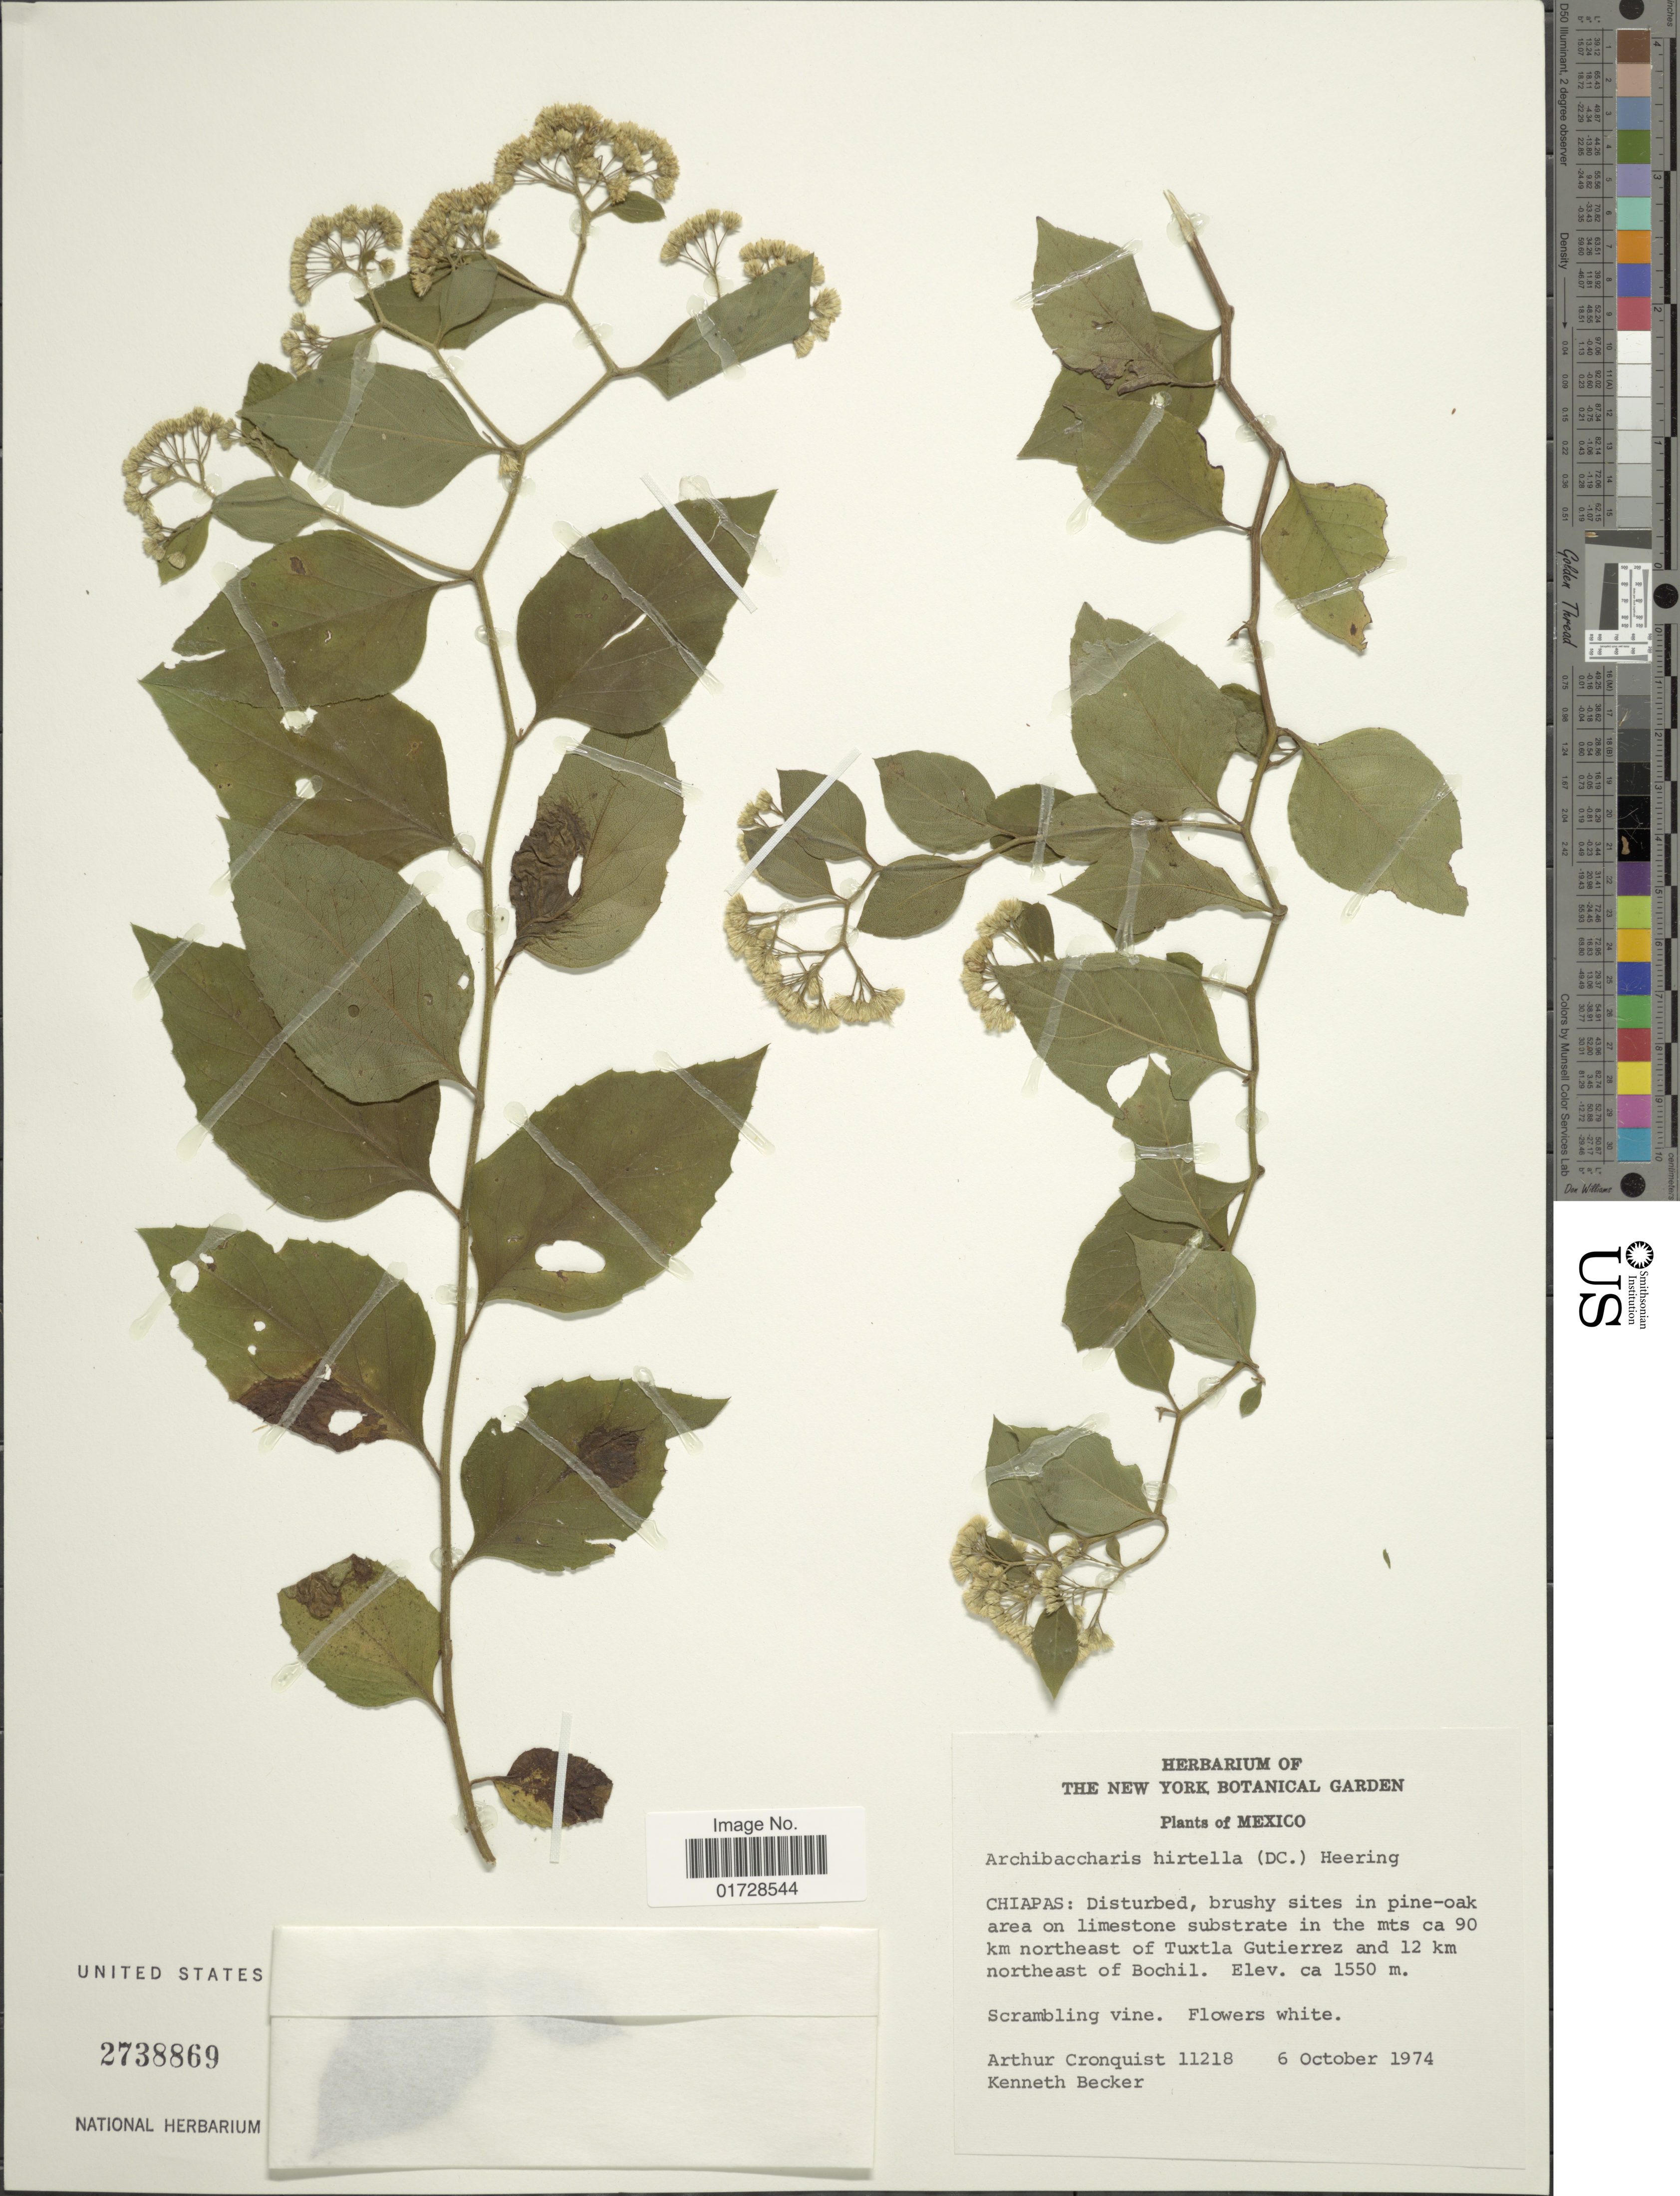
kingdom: Plantae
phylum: Tracheophyta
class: Magnoliopsida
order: Asterales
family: Asteraceae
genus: Archibaccharis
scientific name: Archibaccharis hirtella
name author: (DC.) Heering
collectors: A. J. Cronquist & K. M. Becker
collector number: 11218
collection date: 1974-10-06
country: Mexico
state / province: Chiapas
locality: Mts ca 90 km northeast of Tuxtla Gutierrez and 12 km northeast of Bochil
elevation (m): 1550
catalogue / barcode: US 2738869